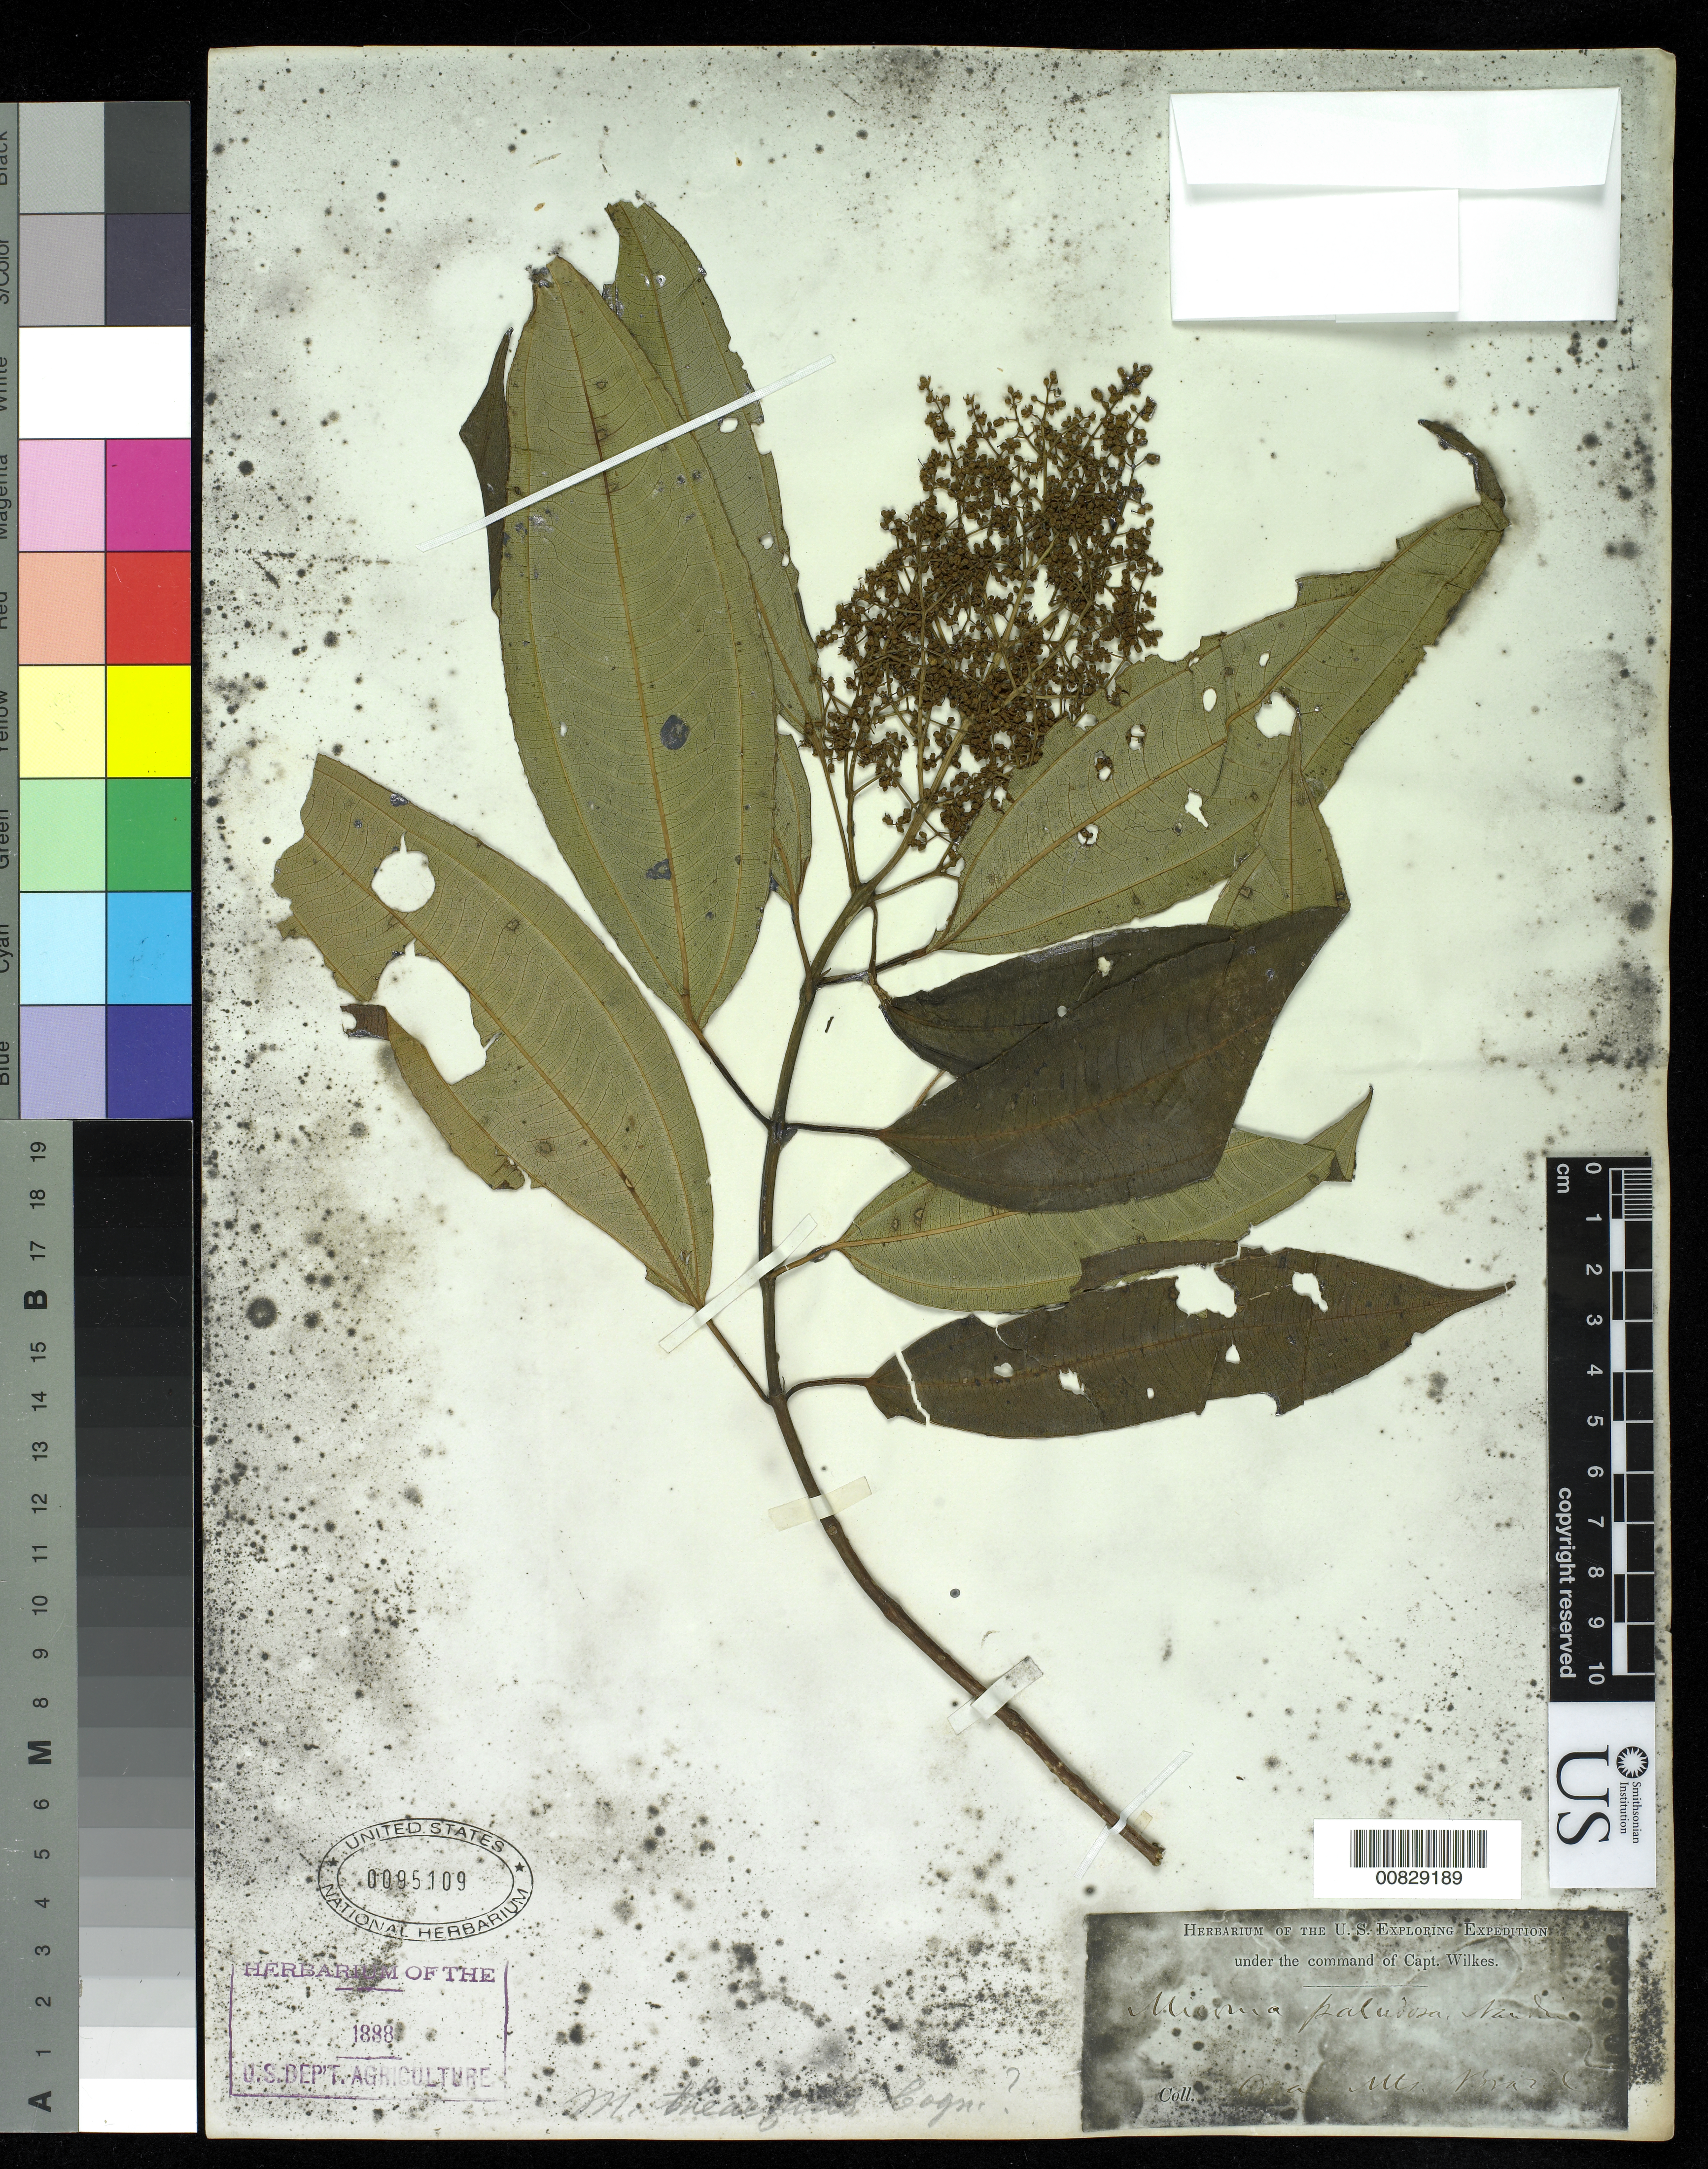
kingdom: Plantae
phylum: Tracheophyta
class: Magnoliopsida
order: Myrtales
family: Melastomataceae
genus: Miconia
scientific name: Miconia theizans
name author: (Bonpl.) Cogn.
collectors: Wilkes Explor. Exped.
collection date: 1838/1842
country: Brazil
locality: Organ Mts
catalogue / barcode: US 95109